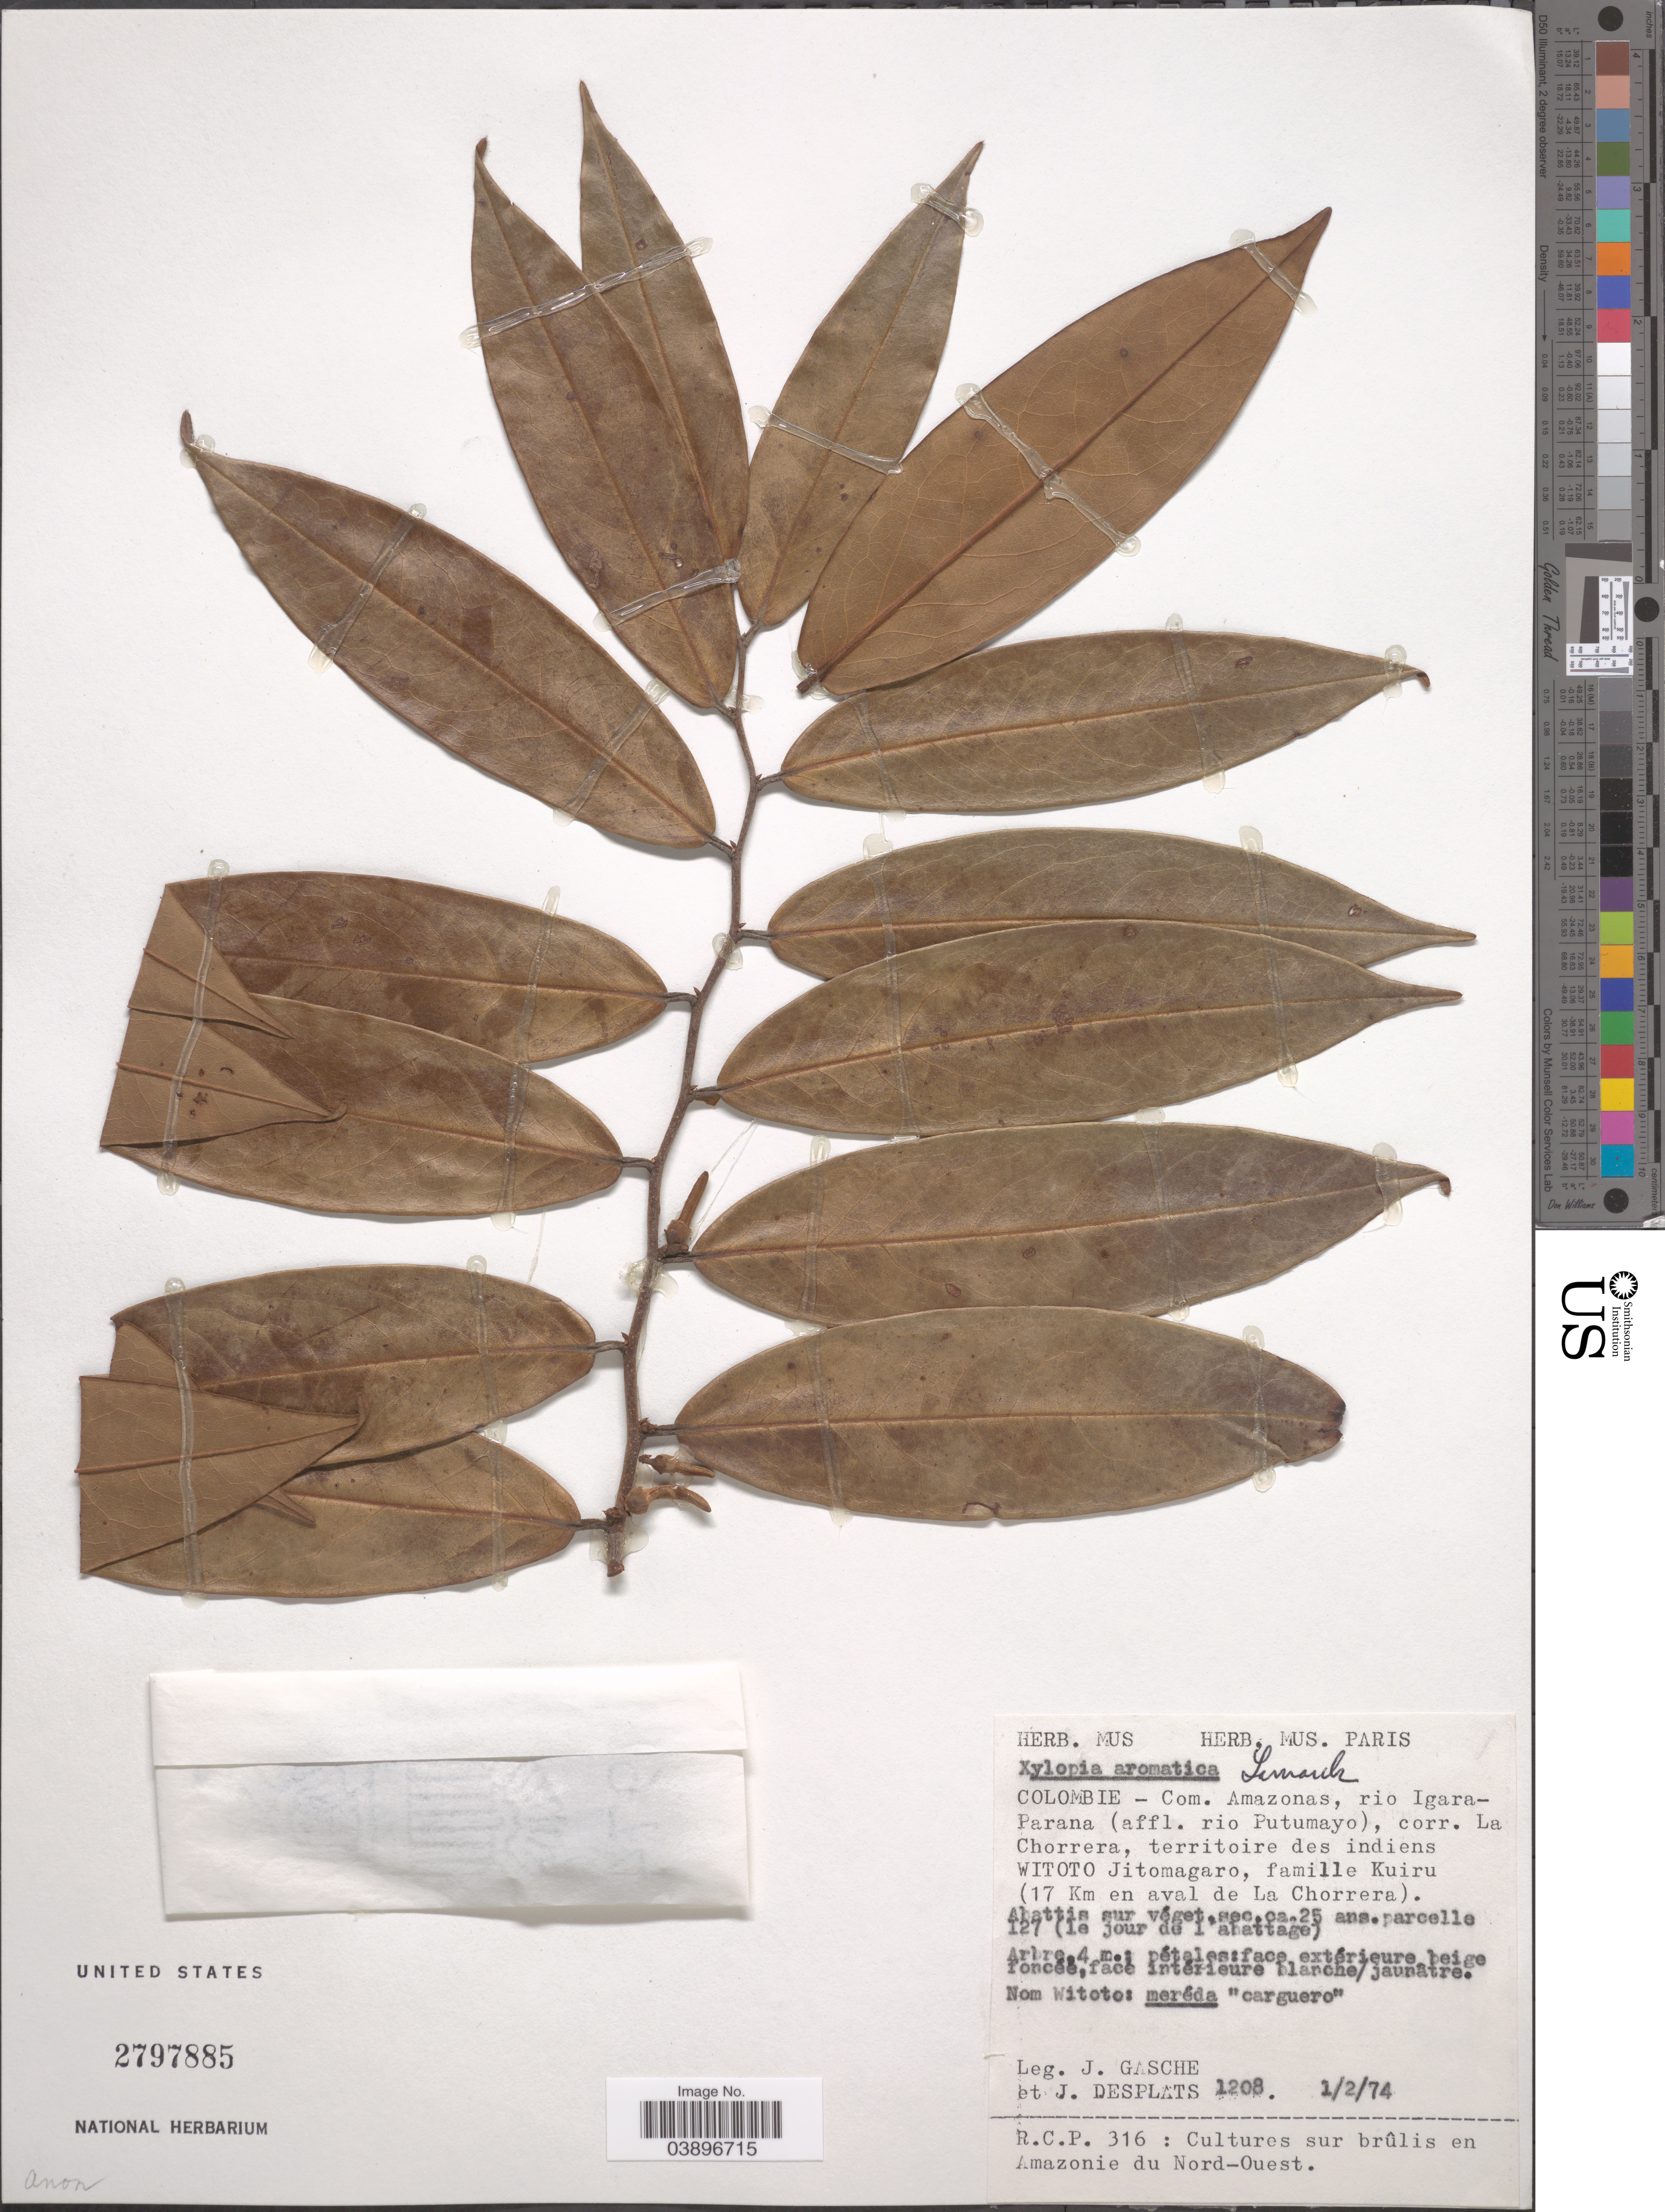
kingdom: Plantae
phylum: Tracheophyta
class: Magnoliopsida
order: Magnoliales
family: Annonaceae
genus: Xylopia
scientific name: Xylopia aromatica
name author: (Lam.) Mart.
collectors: J. Gasche & J. Desplats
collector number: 1208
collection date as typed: Transcribed d/m/y: 1/2/74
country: Colombia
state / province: Amazônas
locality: Com. Amazonas, rio Igara-Parana (affl. rio Putumayo), corr. La Chorrera, territoire des indiens Witoto Jitomagaro, famille Kuiru (17 Km en aval de La Chorrera).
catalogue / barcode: US 2797885